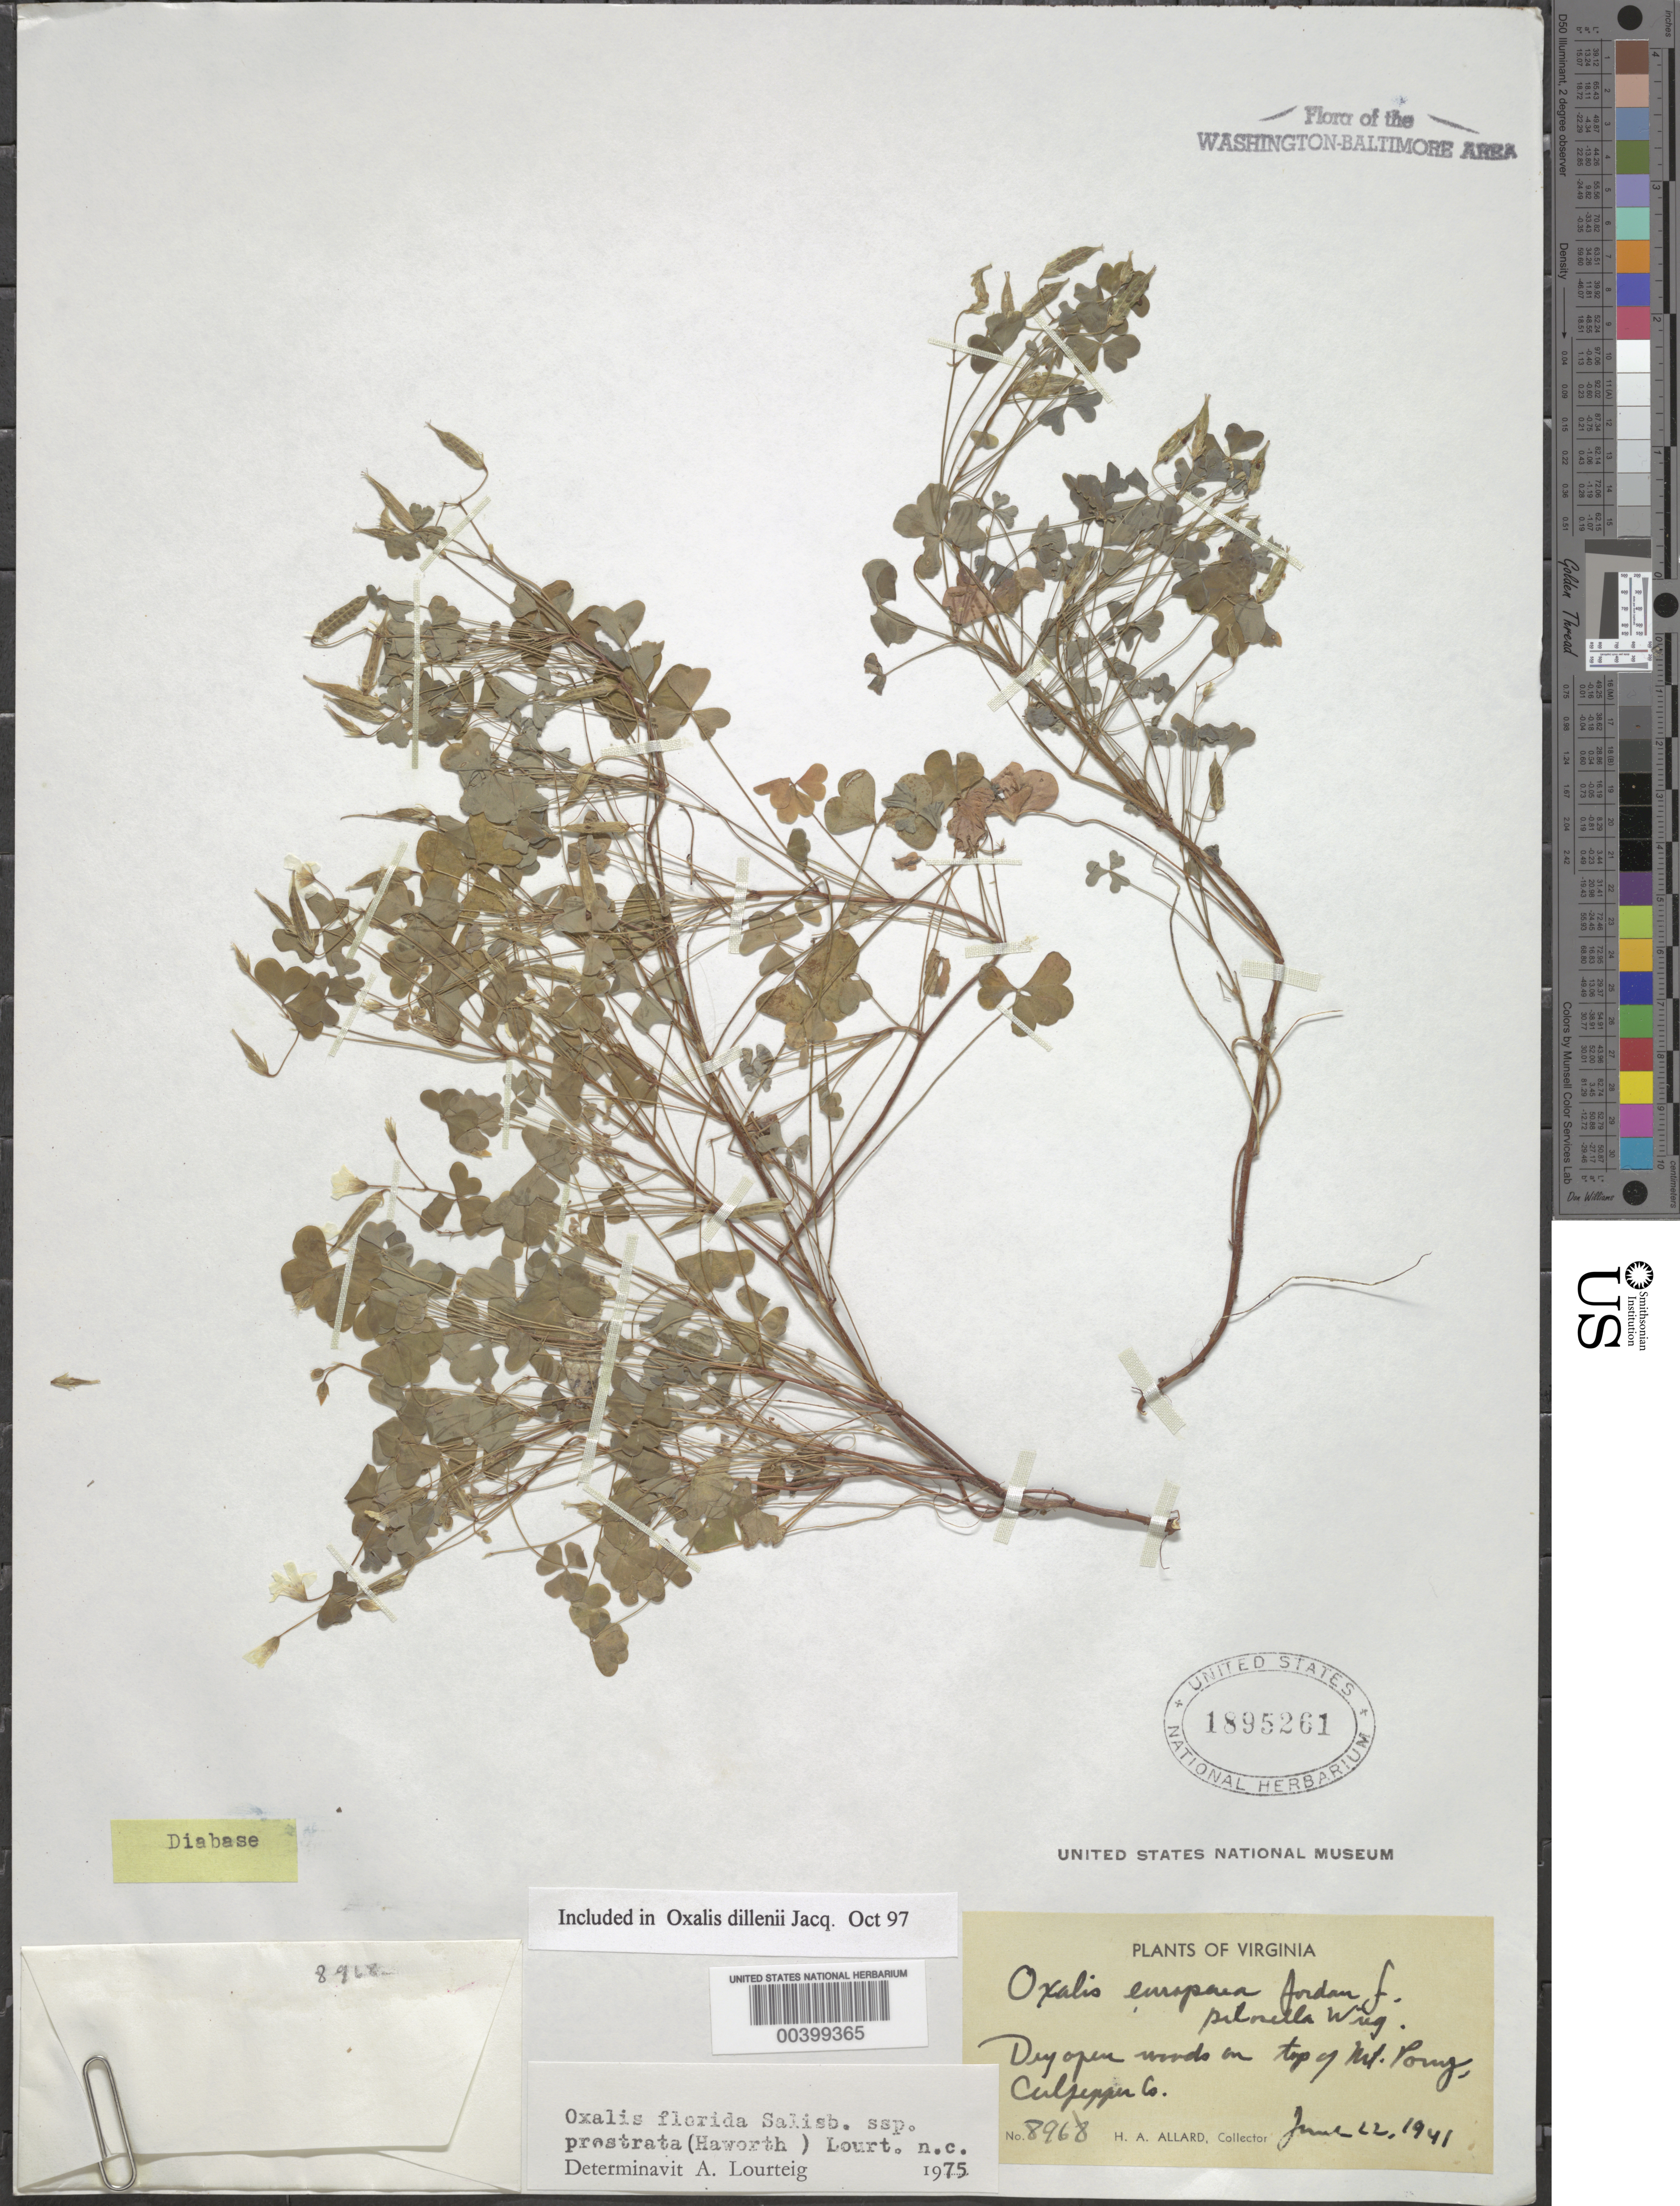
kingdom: Plantae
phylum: Tracheophyta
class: Magnoliopsida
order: Oxalidales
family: Oxalidaceae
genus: Oxalis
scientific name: Oxalis dillenii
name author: Jacq.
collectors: H. A. Allard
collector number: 8968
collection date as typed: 22 Jun 1941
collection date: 1941-06-22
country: United States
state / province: Virginia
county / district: Culpeper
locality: Mount Pony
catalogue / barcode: US 1895261